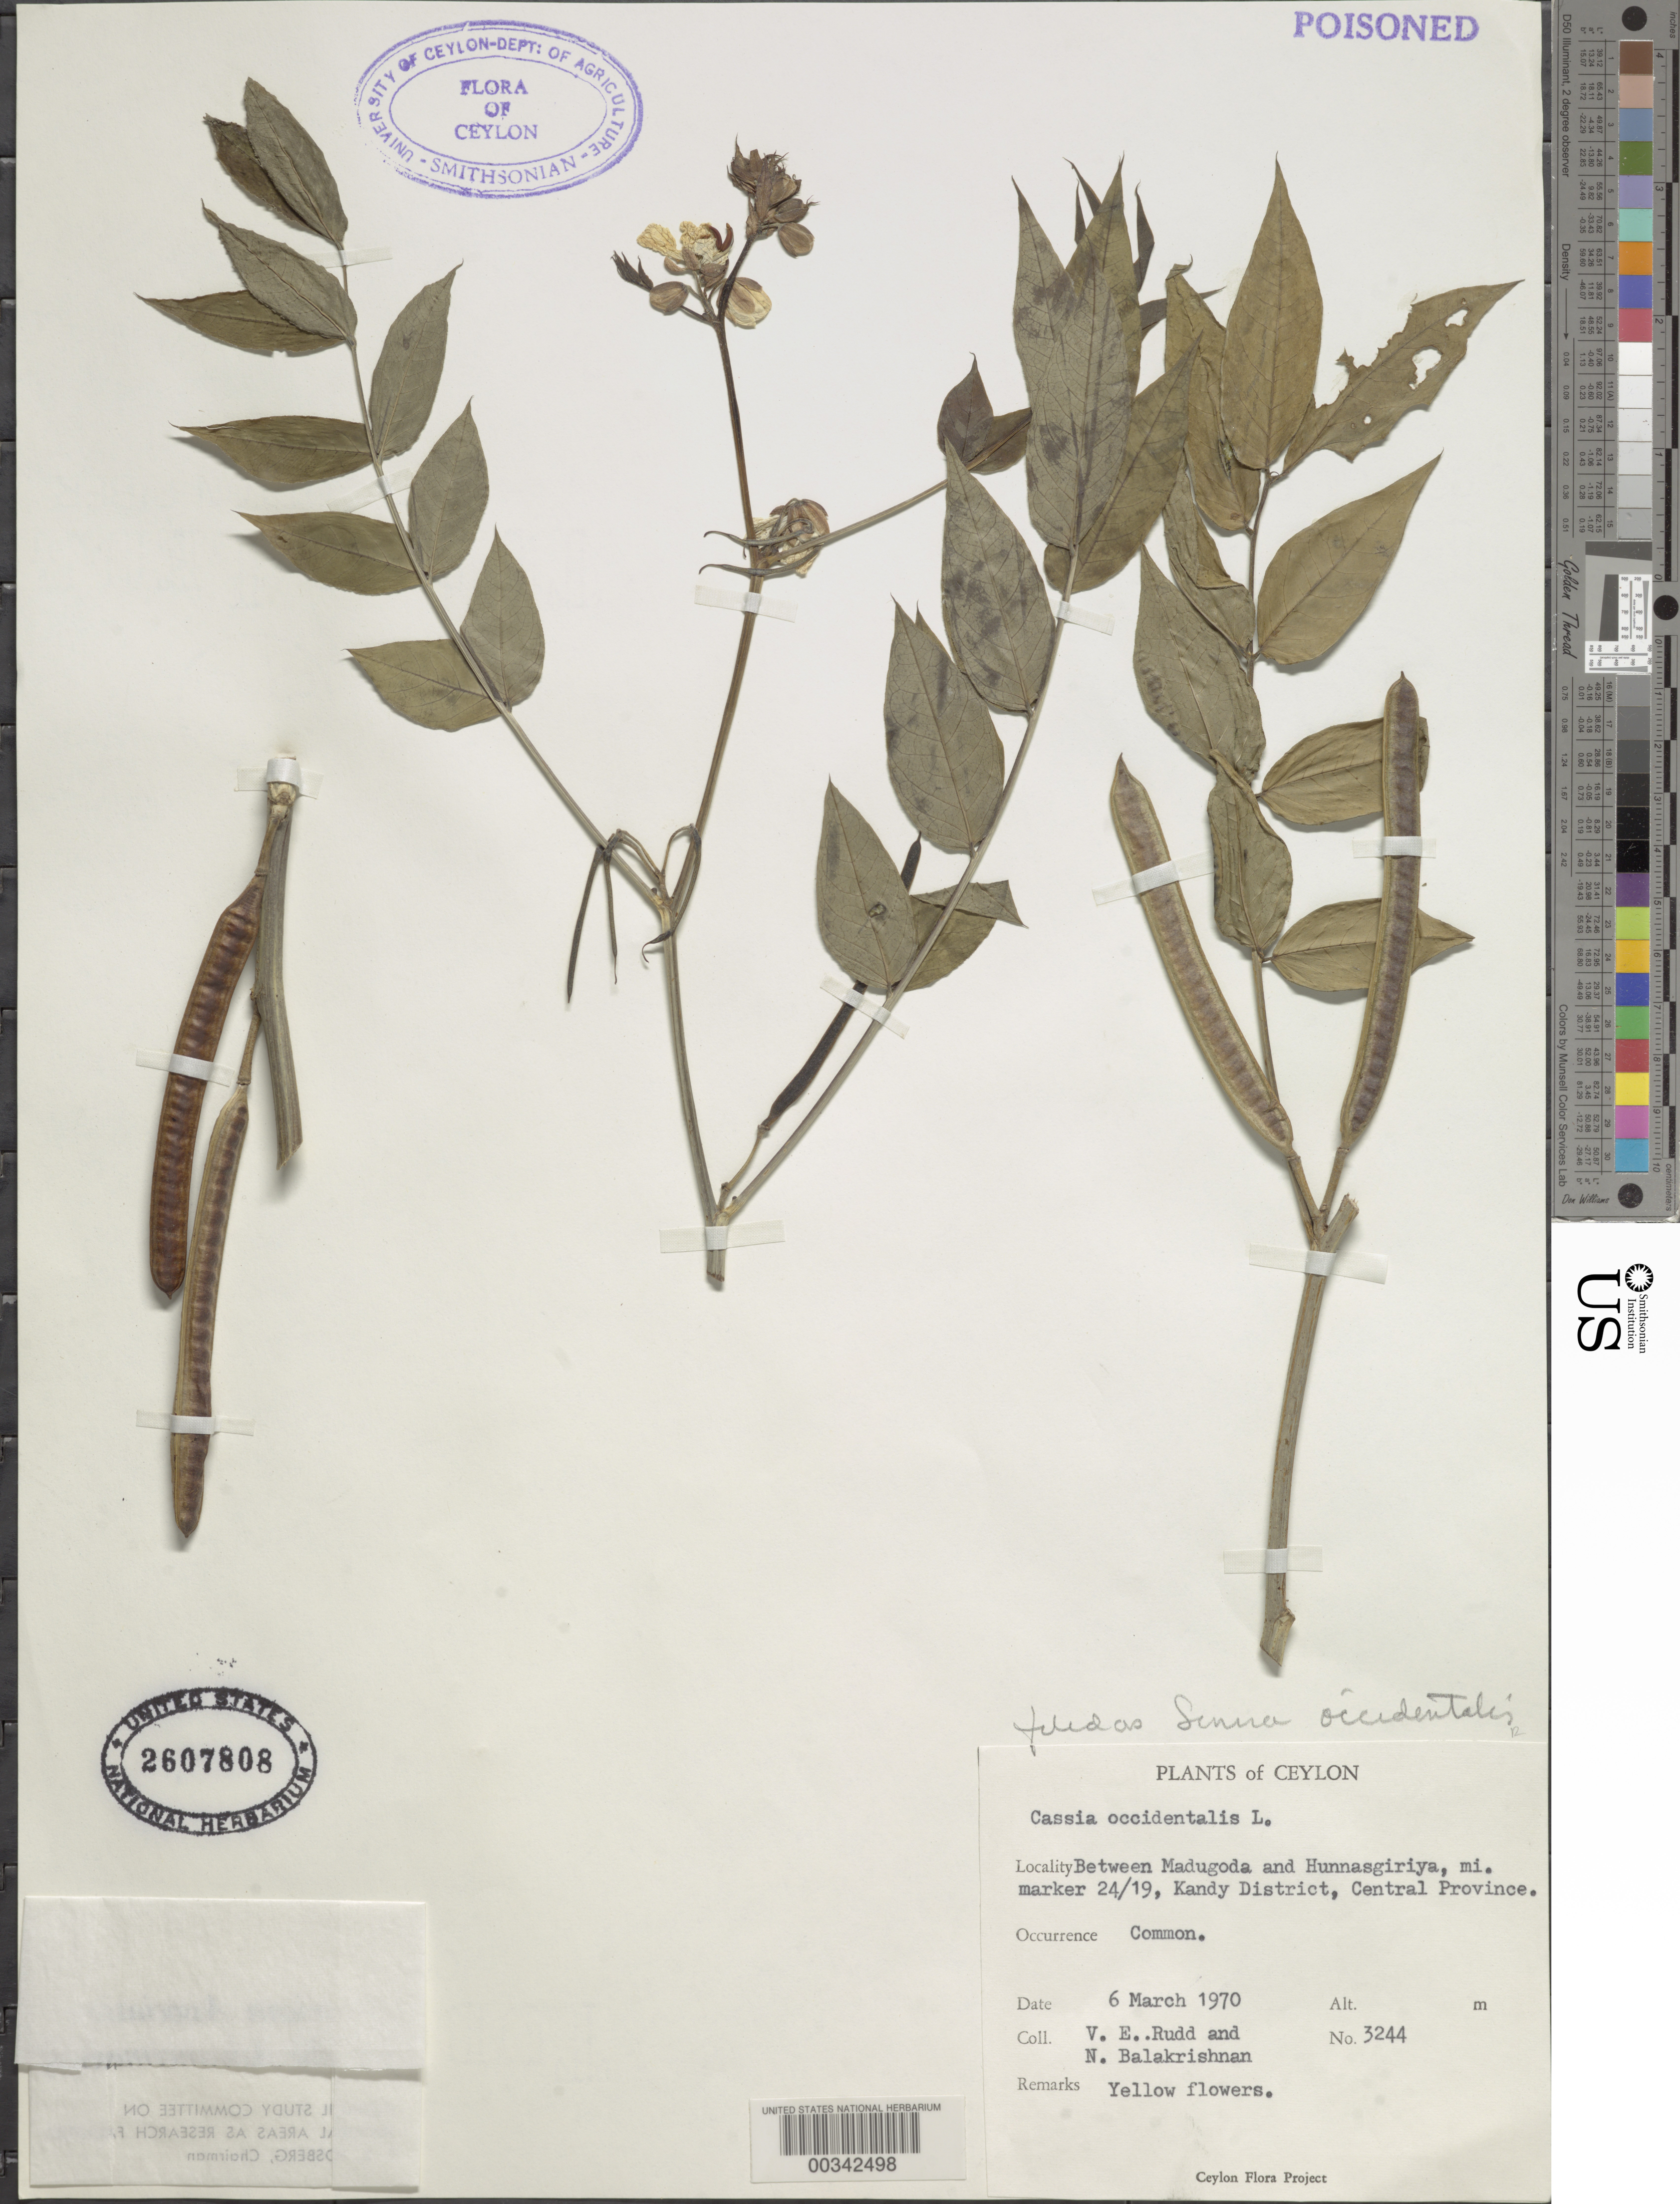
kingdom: Plantae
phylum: Tracheophyta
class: Magnoliopsida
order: Fabales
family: Fabaceae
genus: Senna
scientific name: Senna occidentalis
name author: (L.) Link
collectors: V. E. Rudd & N. Balakrishnan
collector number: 3244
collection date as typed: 06 Mar 1970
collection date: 1970-03-06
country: Sri Lanka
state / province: Central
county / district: Kandy Dist.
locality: Between madugoda and hunnasgiriya, mile marker 24/19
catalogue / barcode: US 2607808